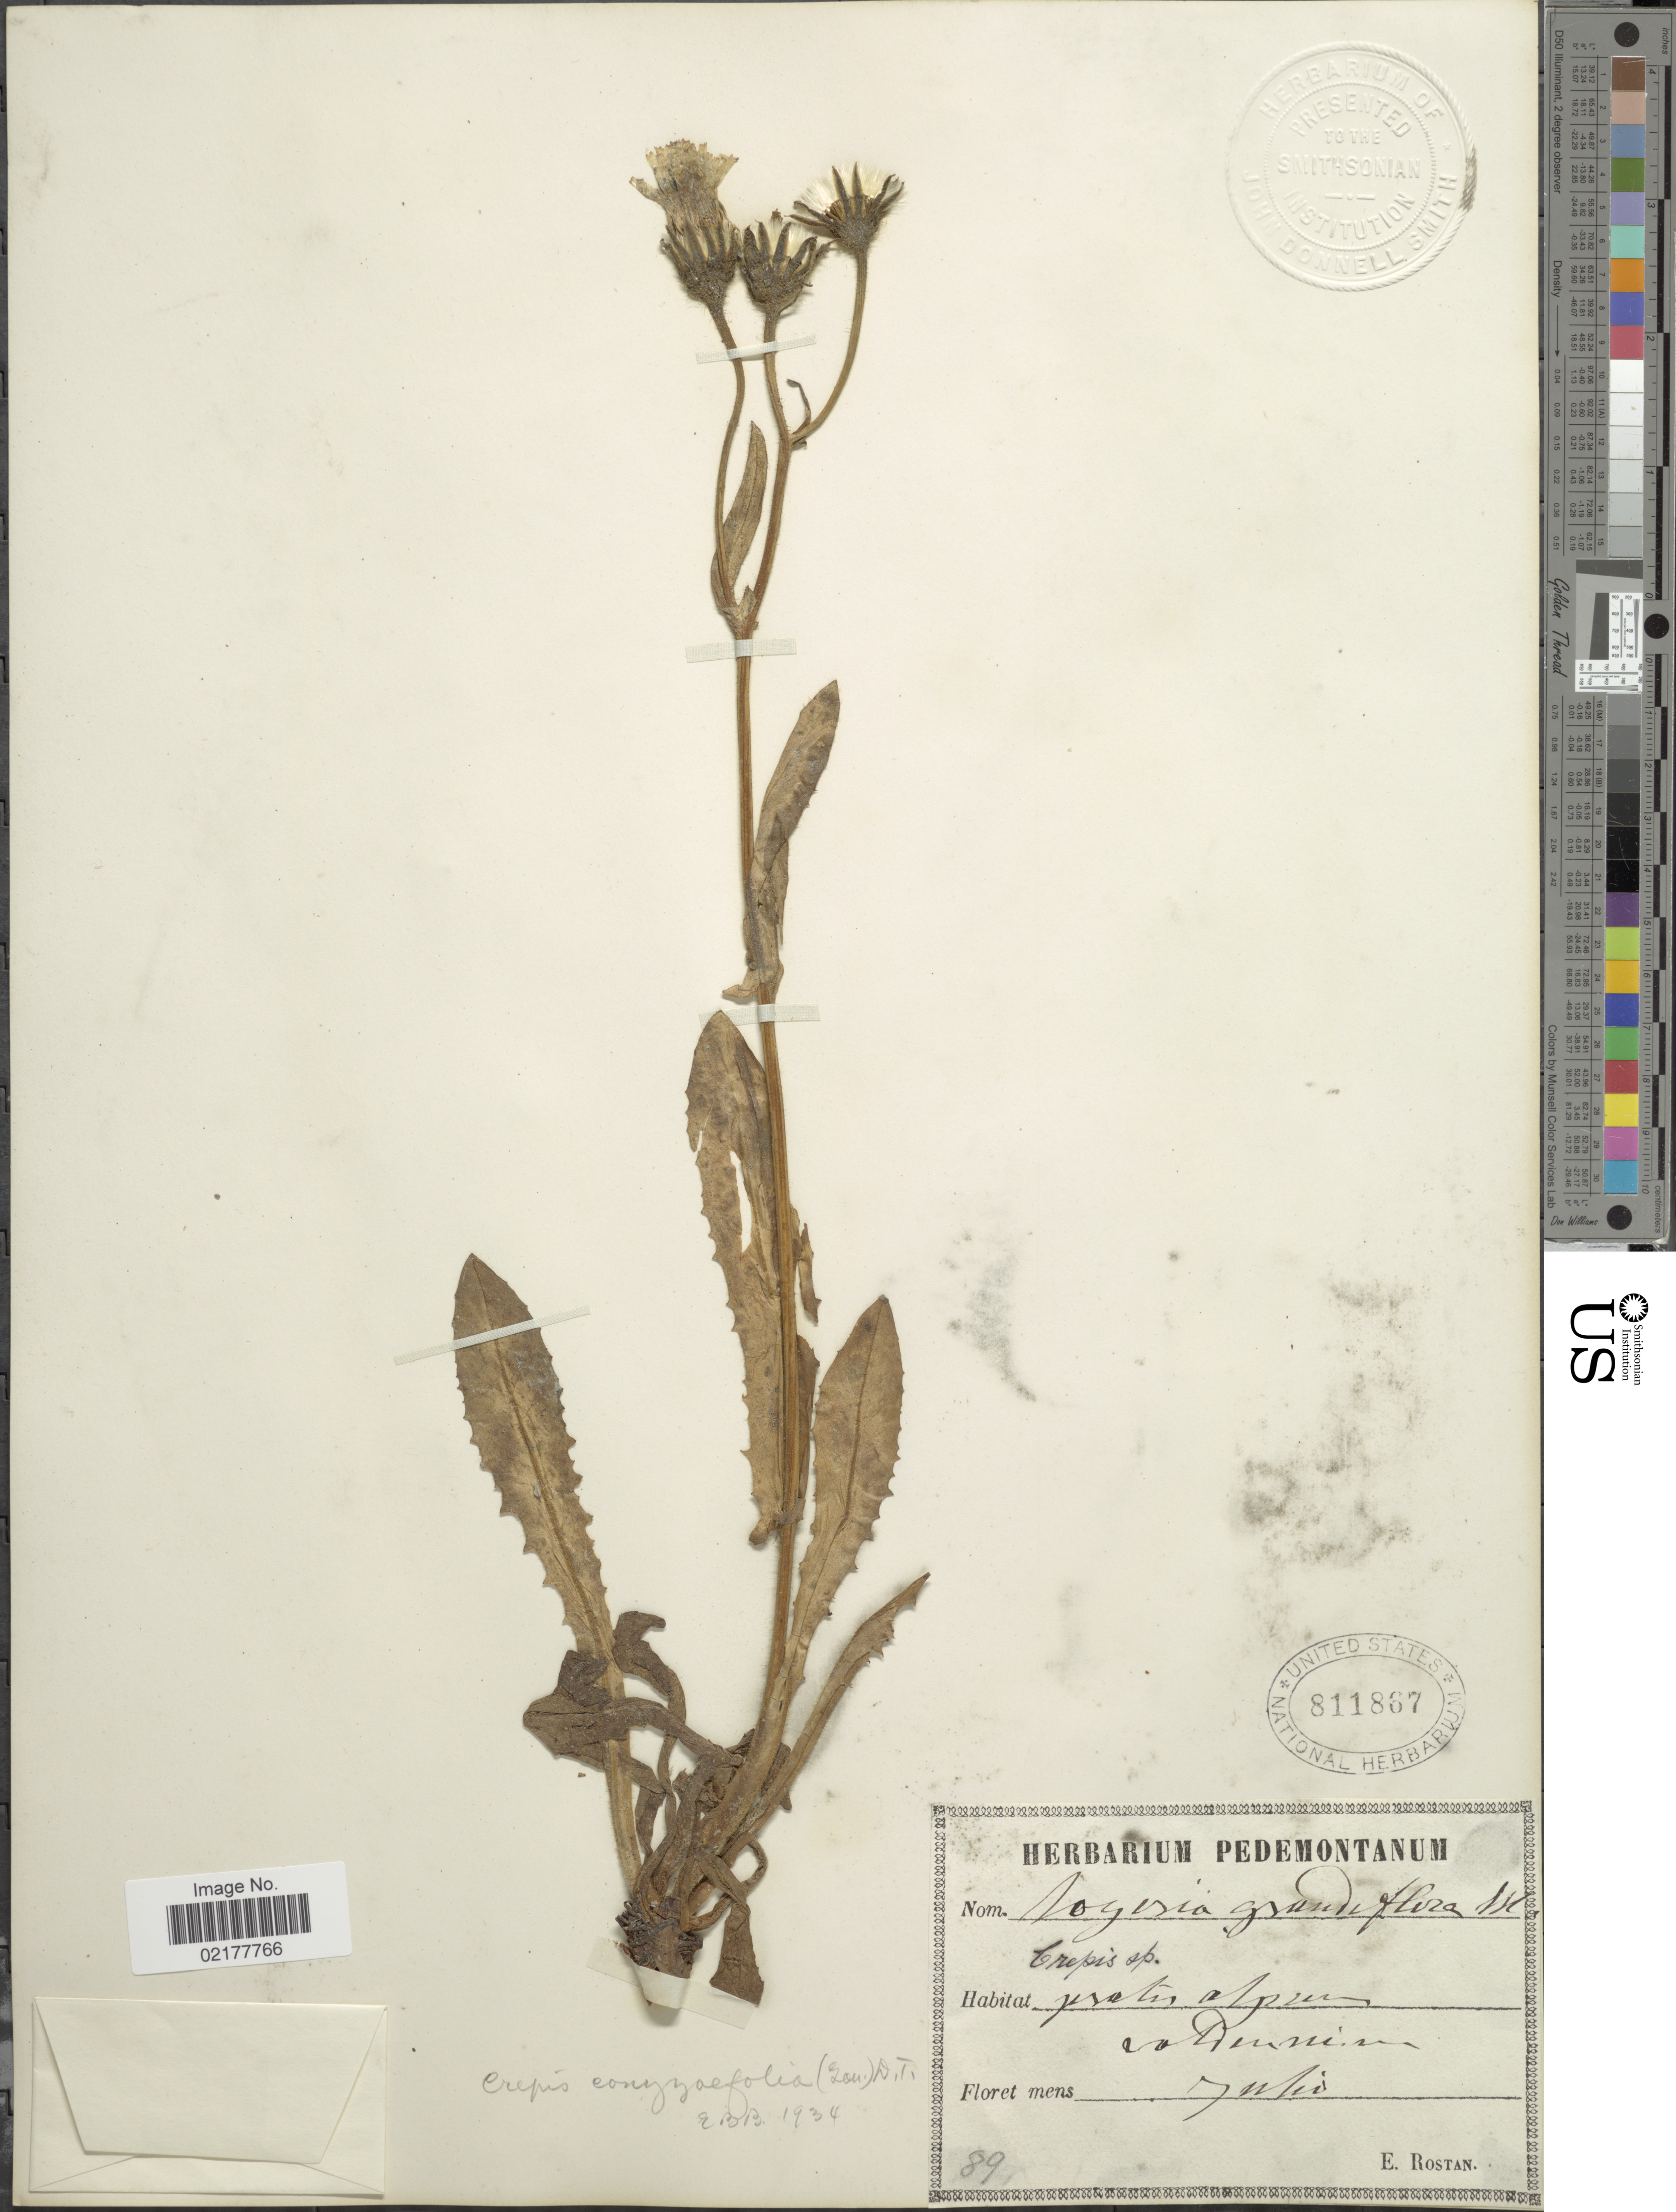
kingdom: Plantae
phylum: Tracheophyta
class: Magnoliopsida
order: Asterales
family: Asteraceae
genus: Crepis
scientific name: Crepis conyzifolia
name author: (Gouan) A. Kern.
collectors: E. Rostan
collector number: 89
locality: Pratis alpine vatiennium [interpreted]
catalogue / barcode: US 811867